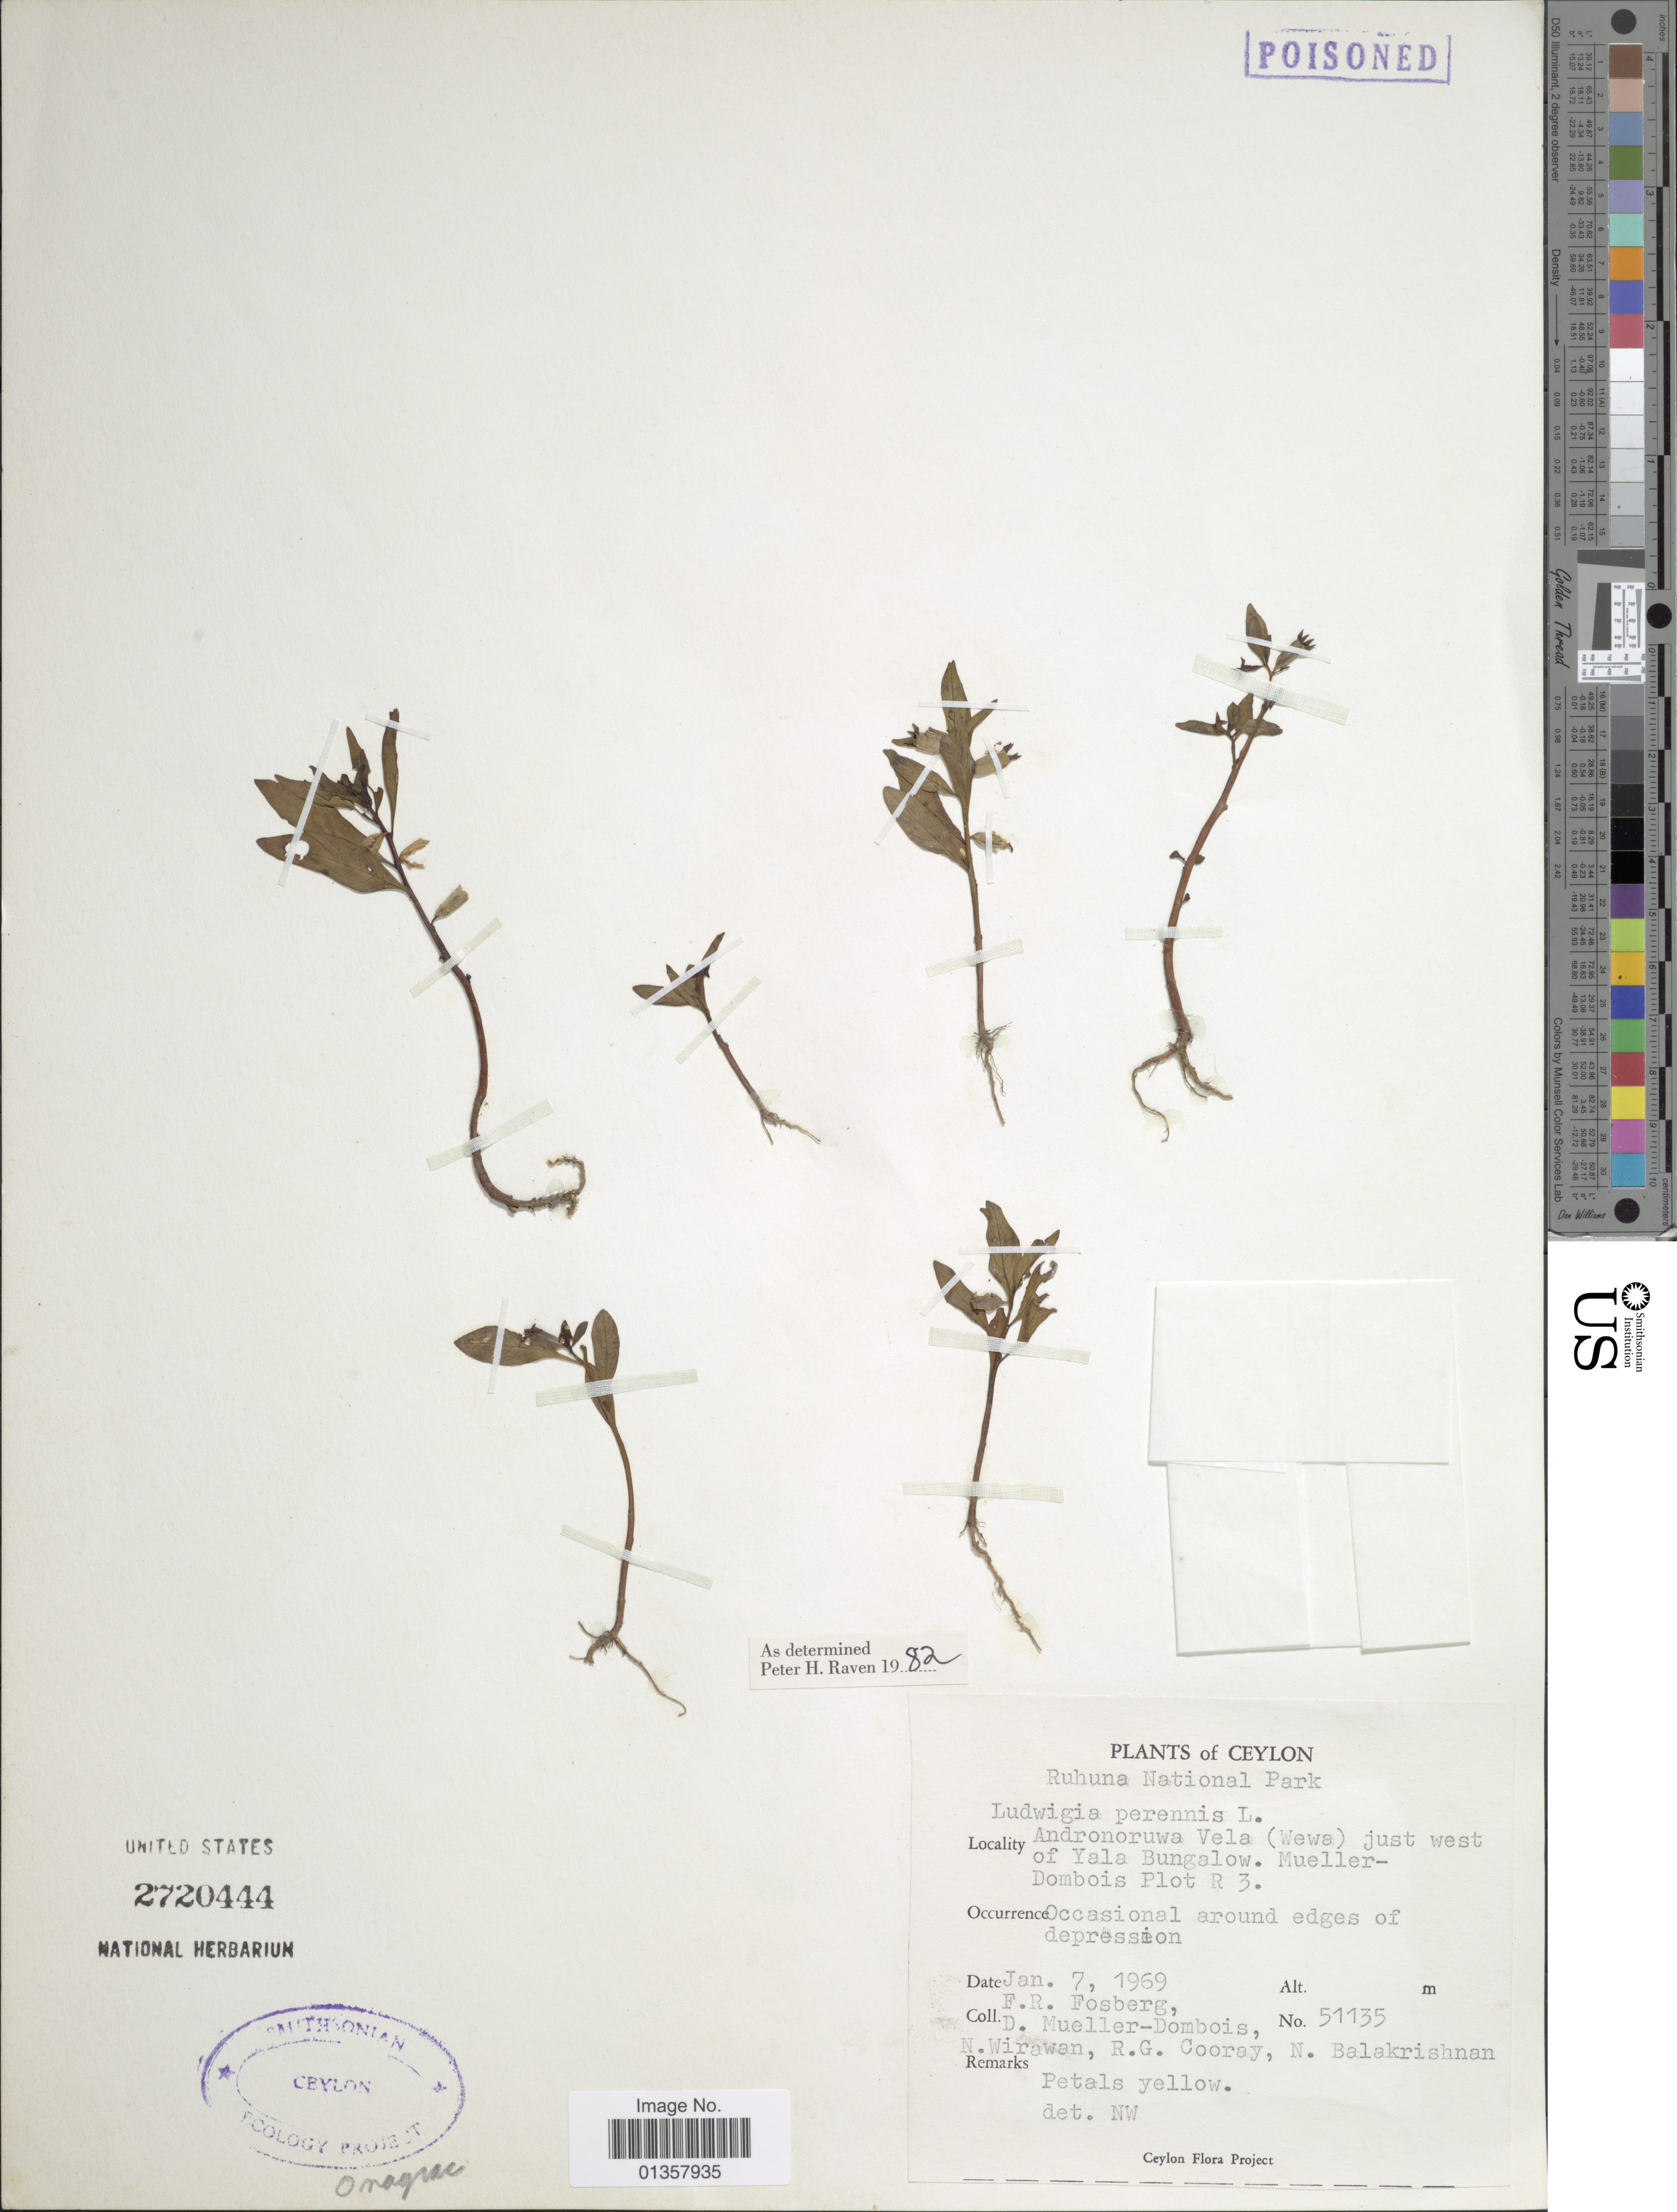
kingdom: Plantae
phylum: Tracheophyta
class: Magnoliopsida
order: Myrtales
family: Onagraceae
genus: Ludwigia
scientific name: Ludwigia perennis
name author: L.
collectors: F. R. Fosberg, D. Mueller-Dombois, N. Wirawan, R. Cooray & N. Balakrishnan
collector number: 51135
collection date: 1969-01-07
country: Sri Lanka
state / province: Southern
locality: Ceylon, Ruhuna National Park, Andronoruwa Vela (Wewa) just west of Yala Bungalow. Mueller-Dombois Plot R 3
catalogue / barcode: US 2720444